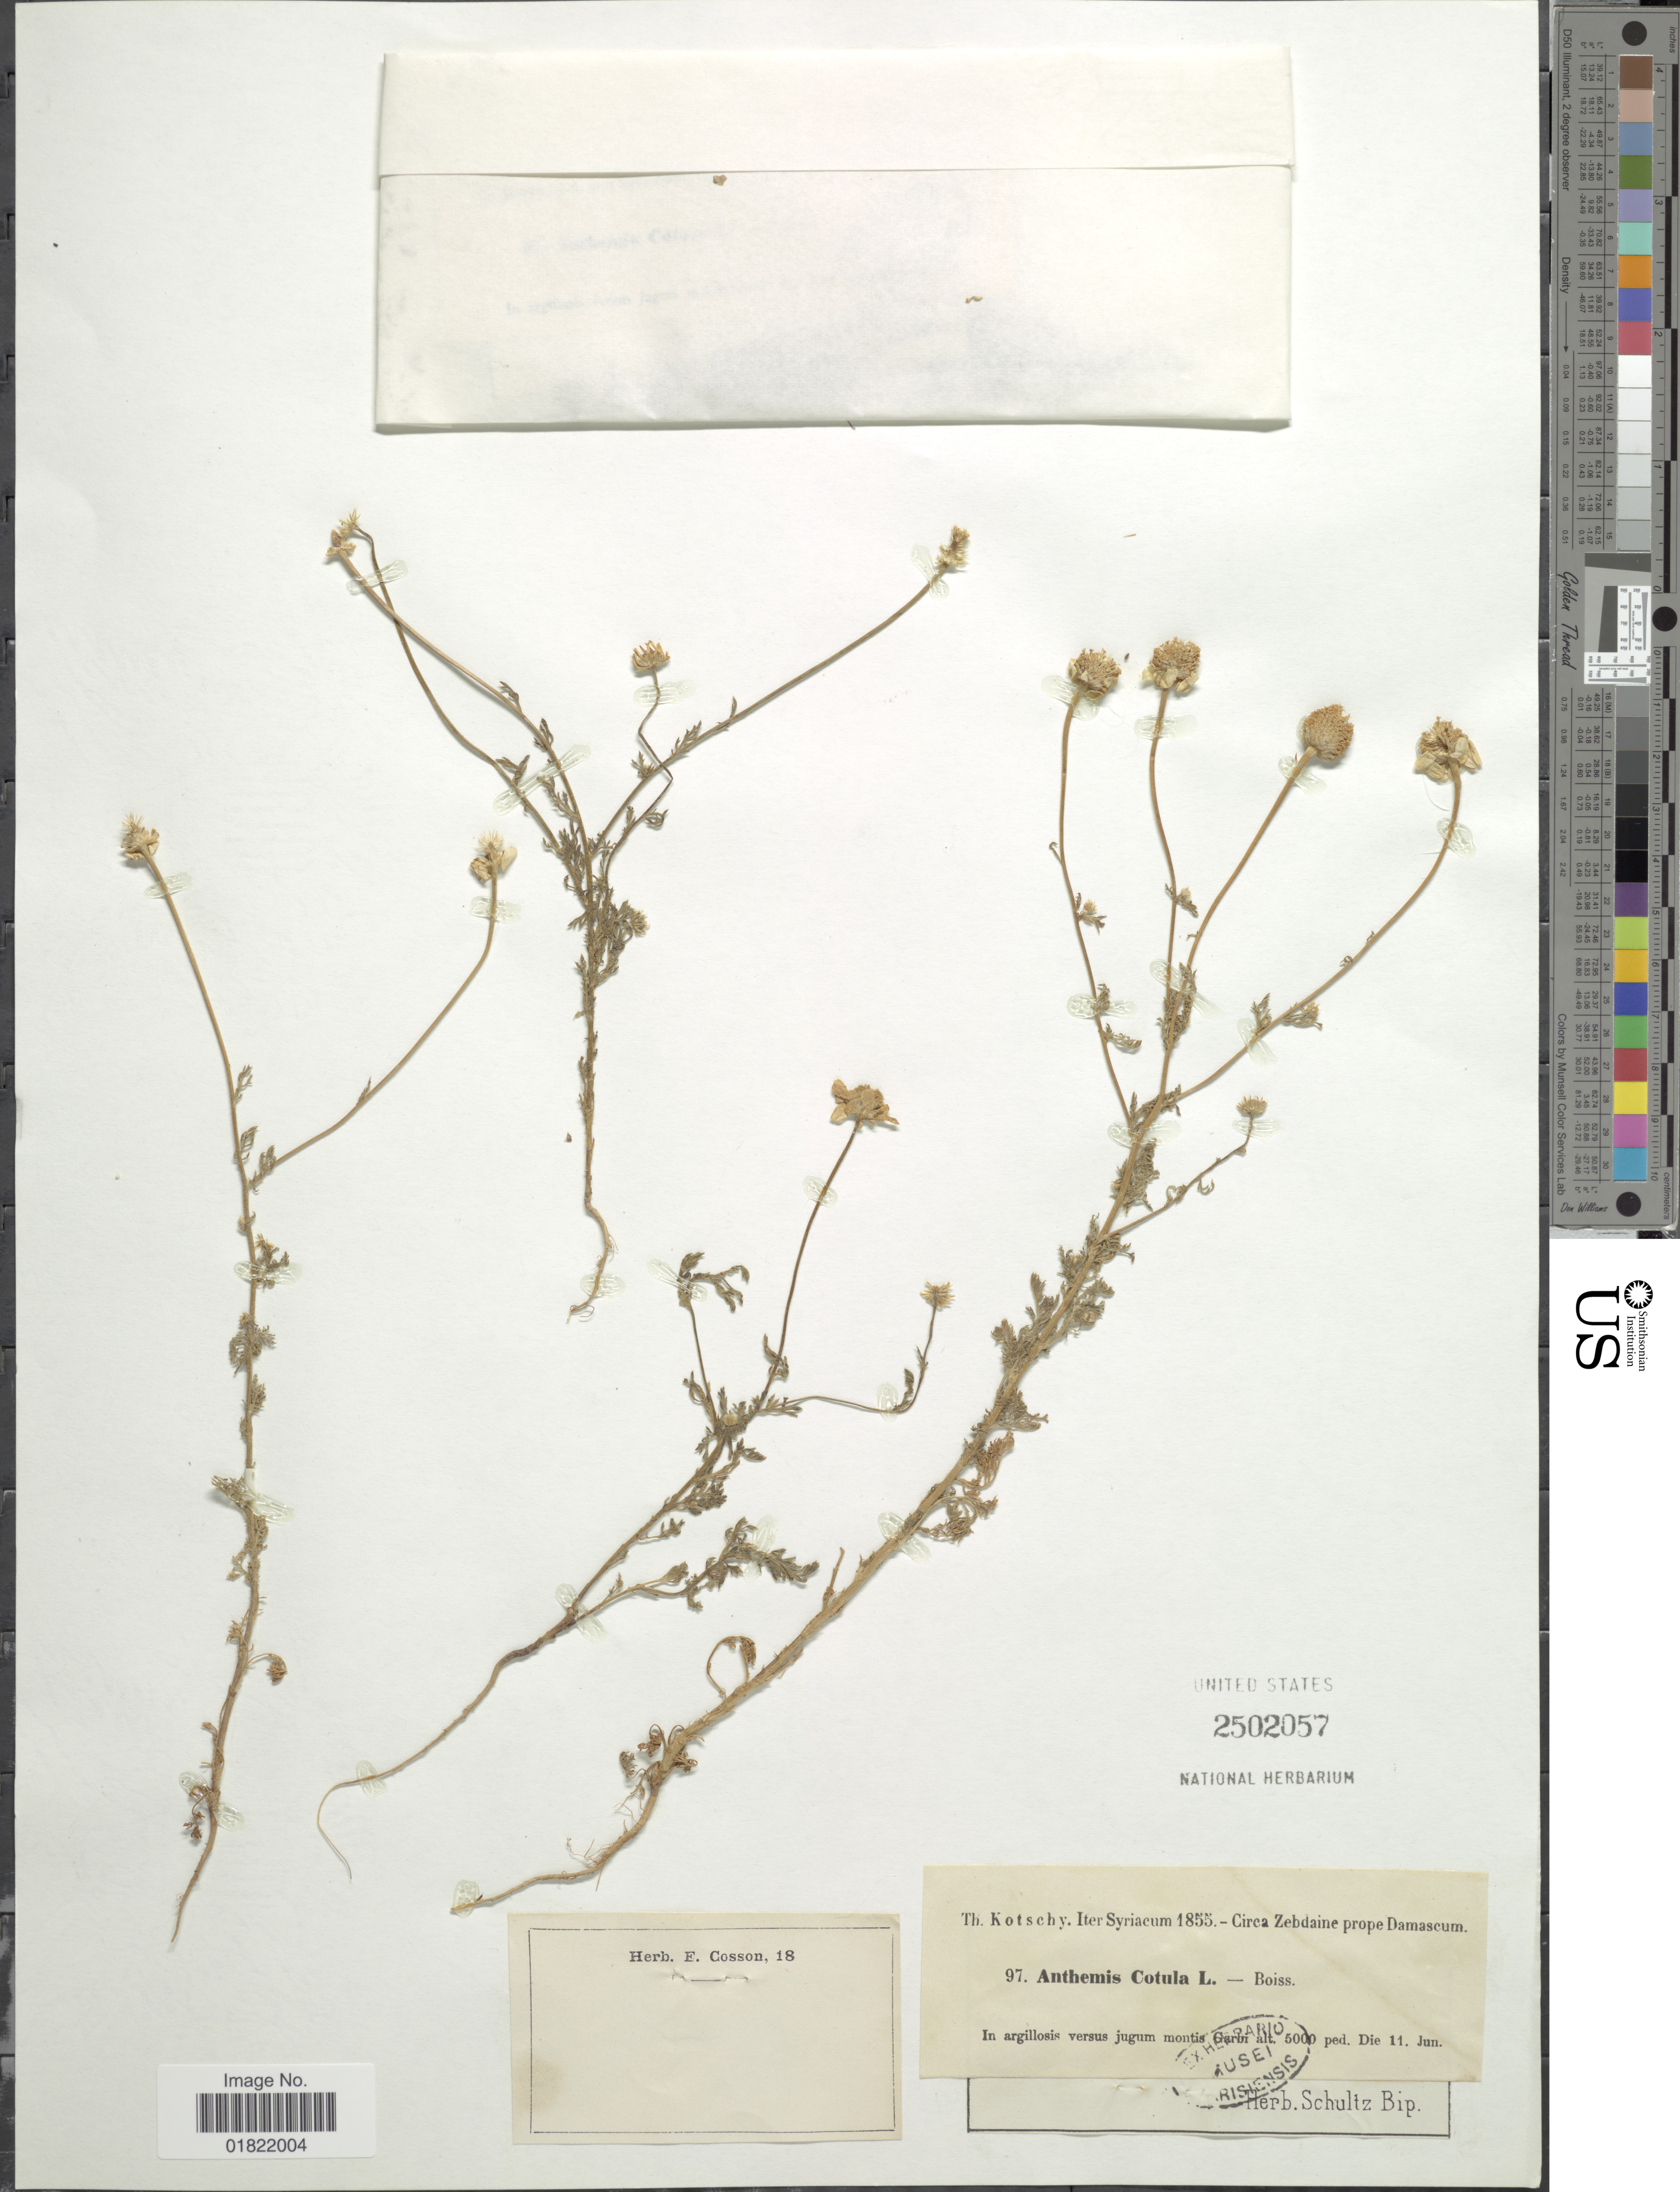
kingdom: Plantae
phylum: Tracheophyta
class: Magnoliopsida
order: Asterales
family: Asteraceae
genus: Anthemis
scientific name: Anthemis cotula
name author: L.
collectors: K. G. Kotschy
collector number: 97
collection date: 1855-06-11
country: Syria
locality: Circa Zebdaine prope Damascum, in argillosis versus montis Garbir [interpreted]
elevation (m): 1524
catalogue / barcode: US 2502057